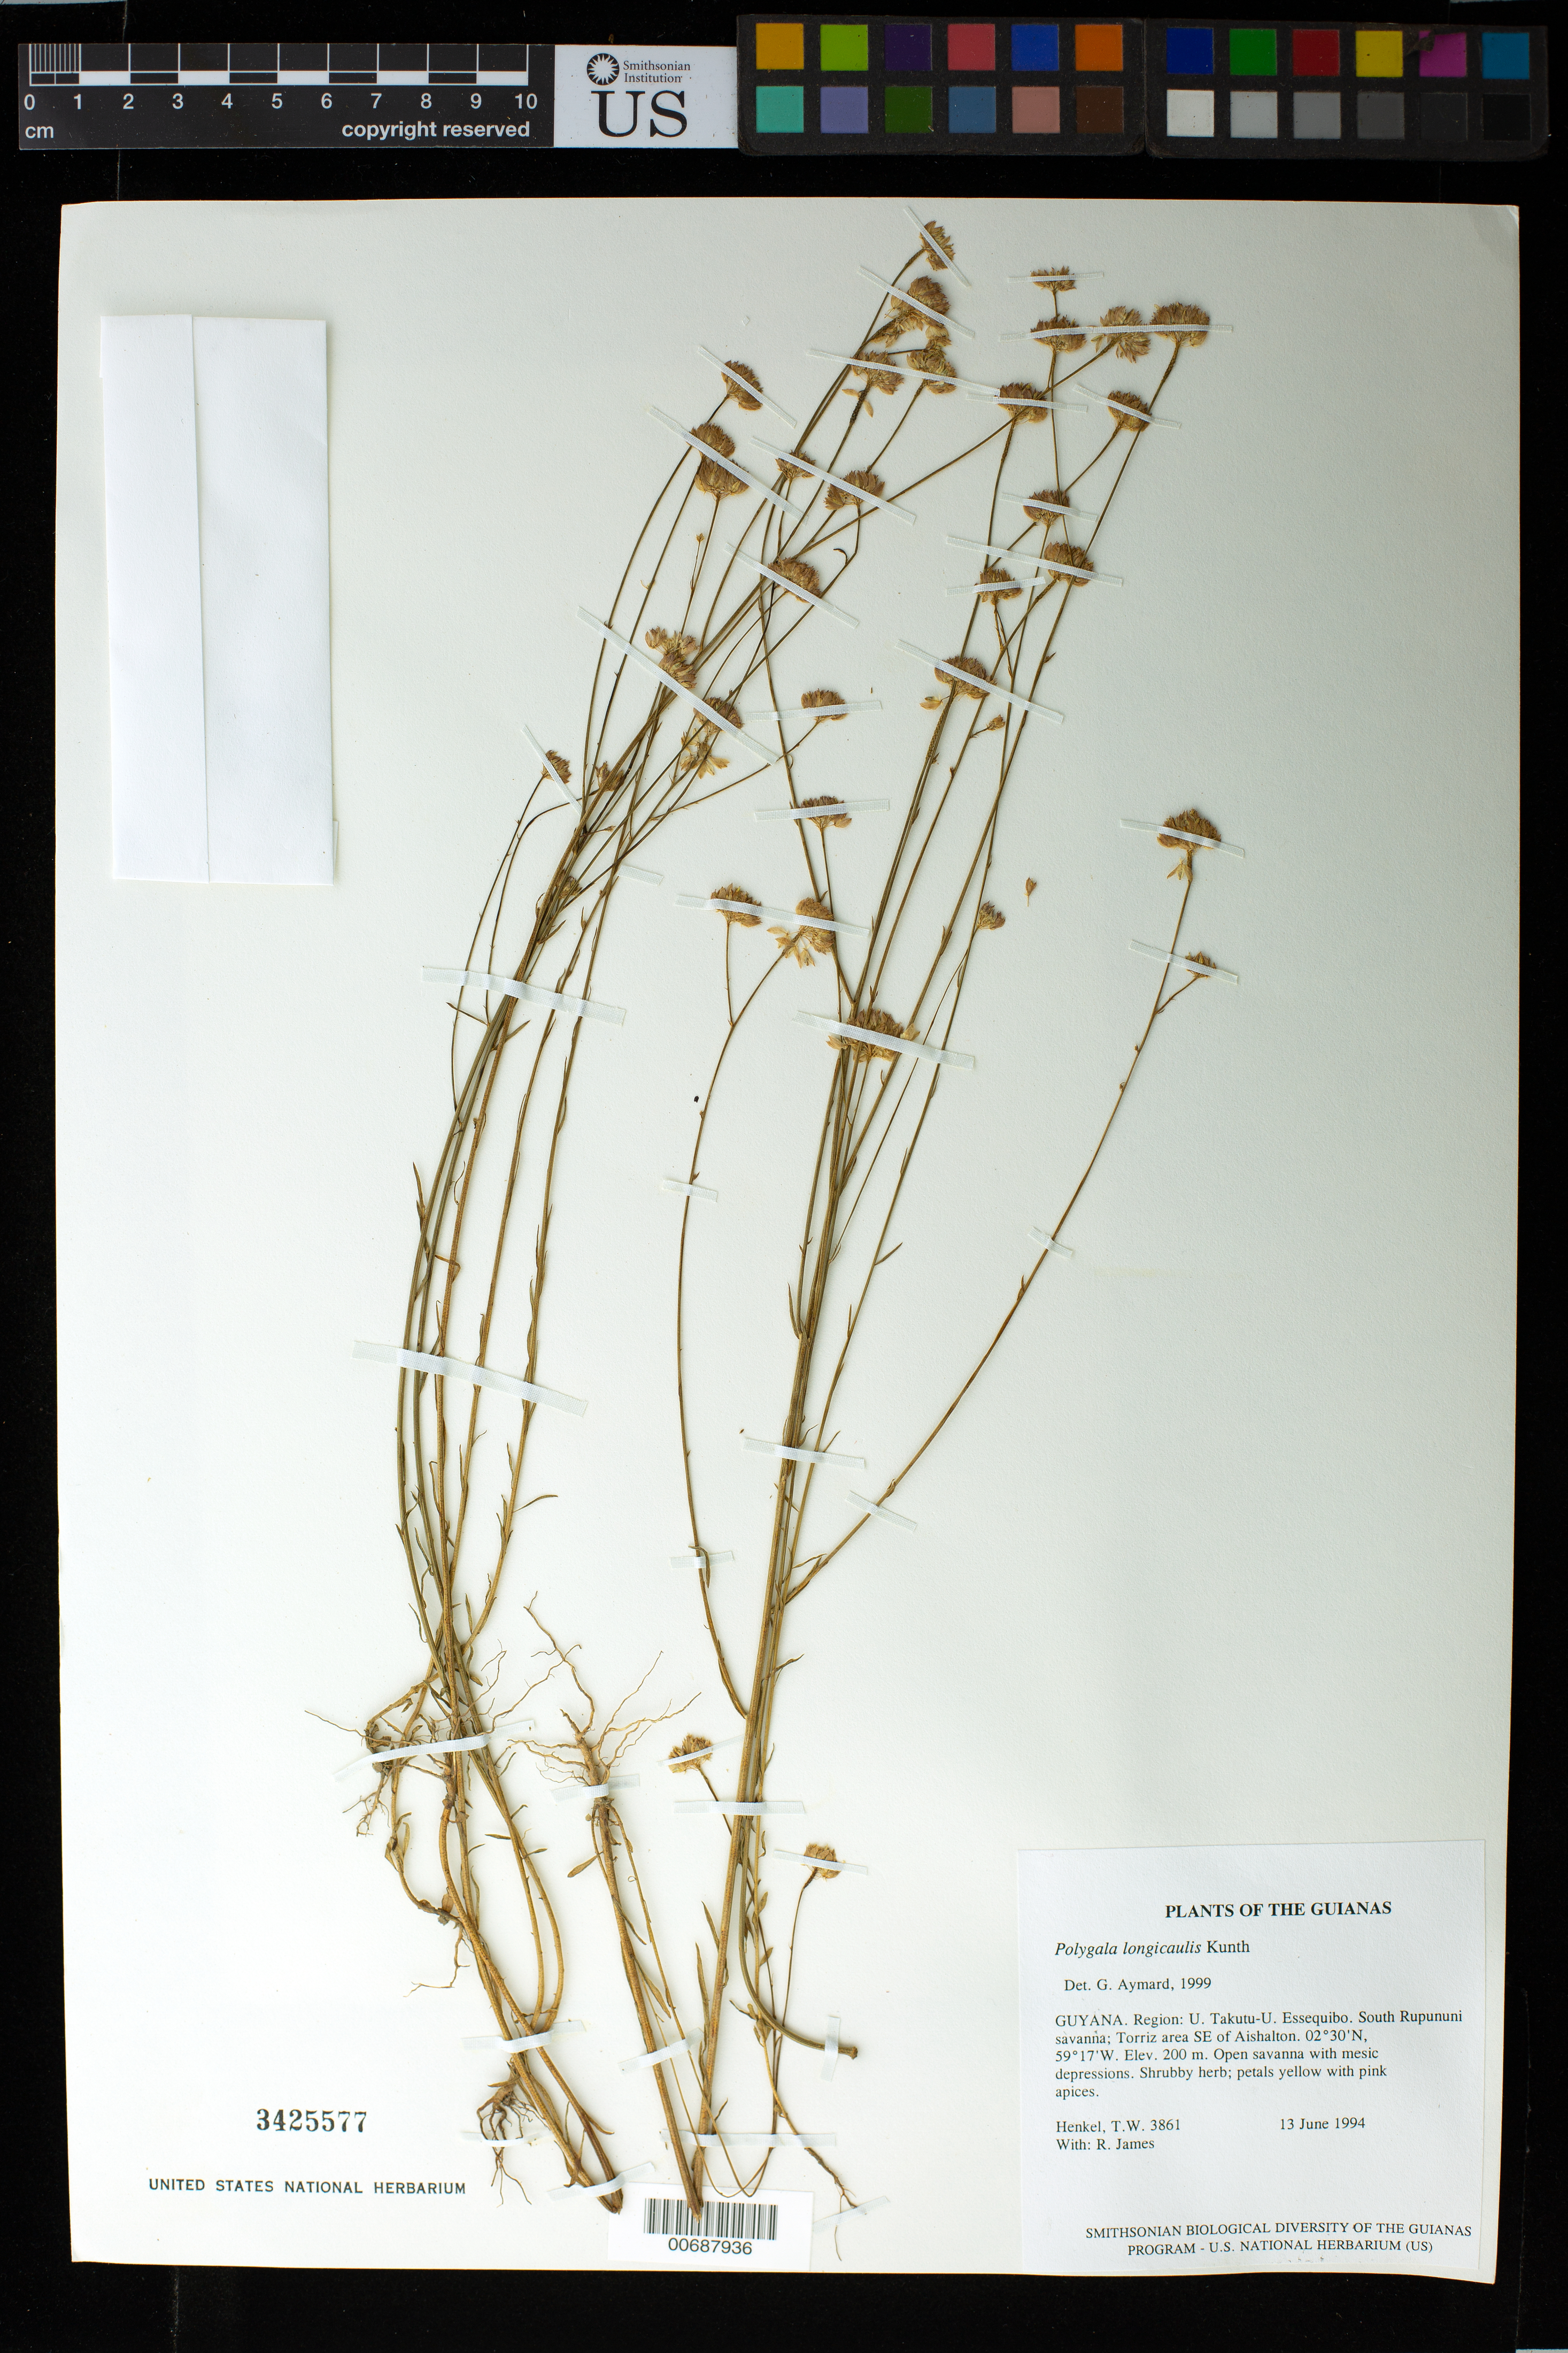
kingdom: Plantae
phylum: Tracheophyta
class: Magnoliopsida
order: Fabales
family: Polygalaceae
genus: Polygala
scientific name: Polygala longicaulis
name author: Kunth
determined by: Aymard C., G. A., (PORT), Univ. Nac. Exp. de los Llanos Ezequiel Zamora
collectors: T. Henkel & R. James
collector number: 3861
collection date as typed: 13 June 1994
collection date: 1994-06-13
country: Guyana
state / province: U. Takutu-U. Essequibo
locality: South Rupununi savanna; Torriz area SE of Aishalton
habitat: Open savanna with mesic depressions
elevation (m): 200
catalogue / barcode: US 3425577